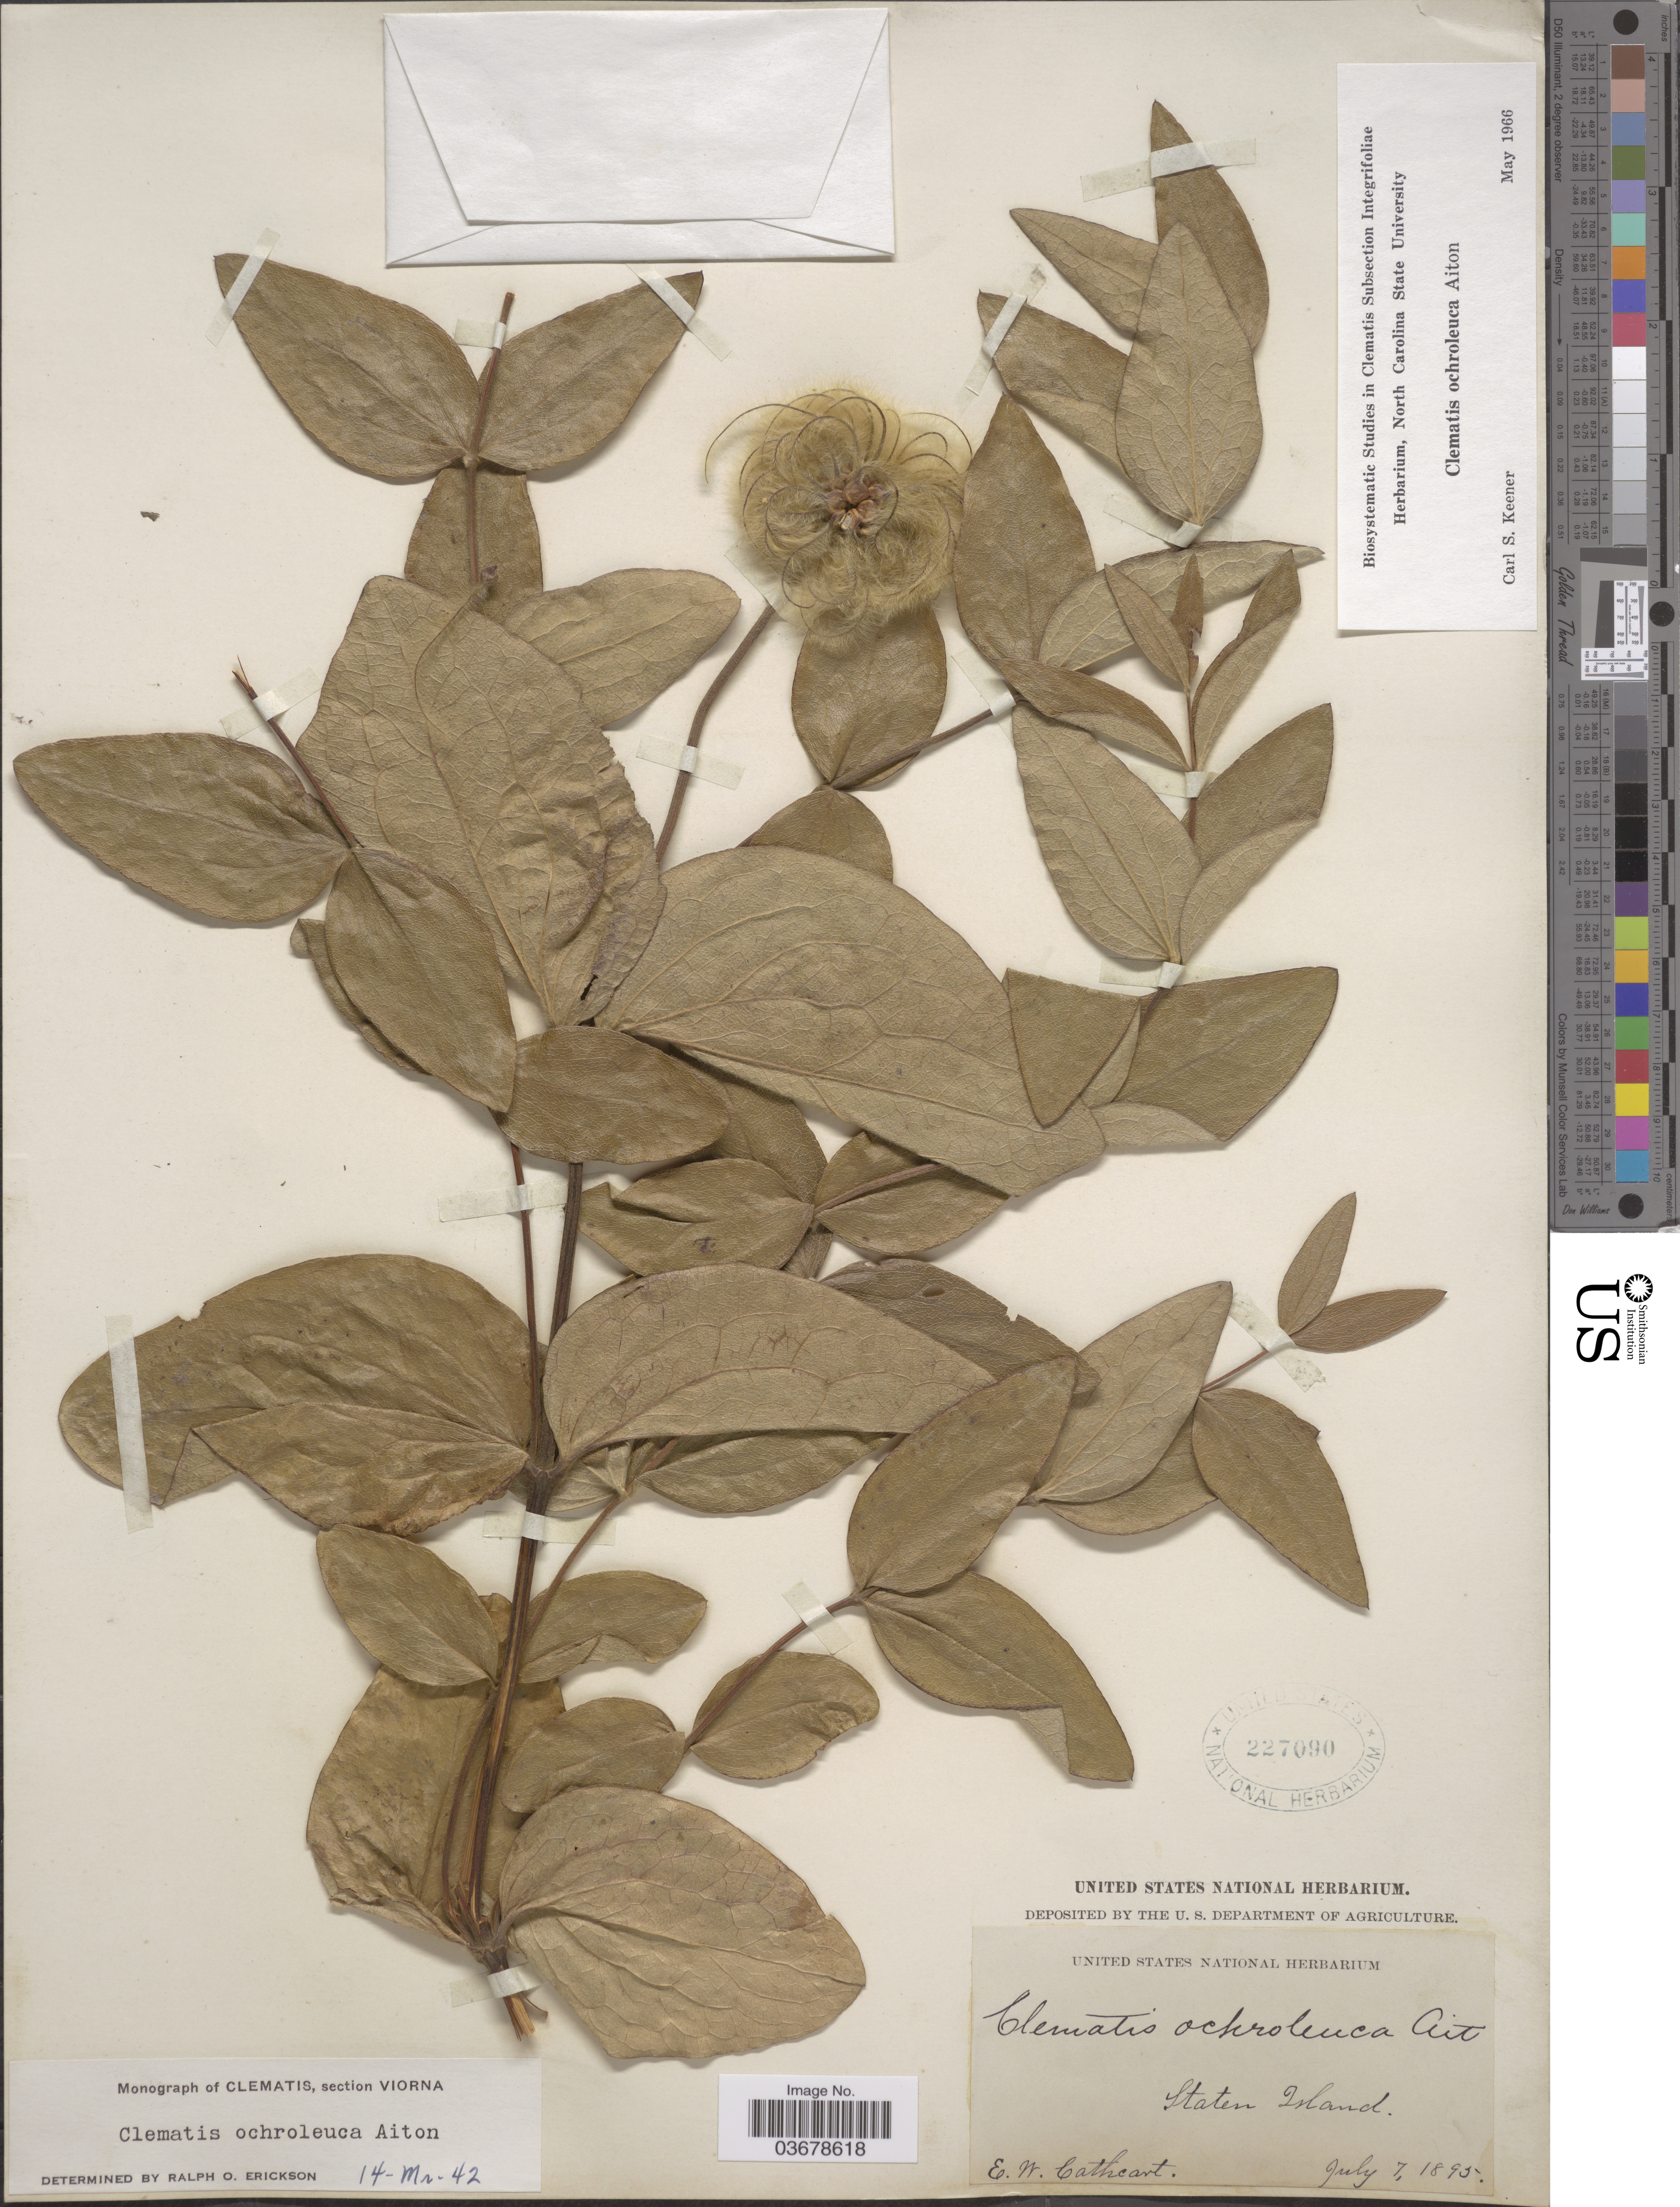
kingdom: Plantae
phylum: Tracheophyta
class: Magnoliopsida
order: Ranunculales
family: Ranunculaceae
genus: Clematis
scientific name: Clematis viorna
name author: L.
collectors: E. Cathcart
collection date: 1895-07-07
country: United States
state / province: New York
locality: Staten Island.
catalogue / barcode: US 227090